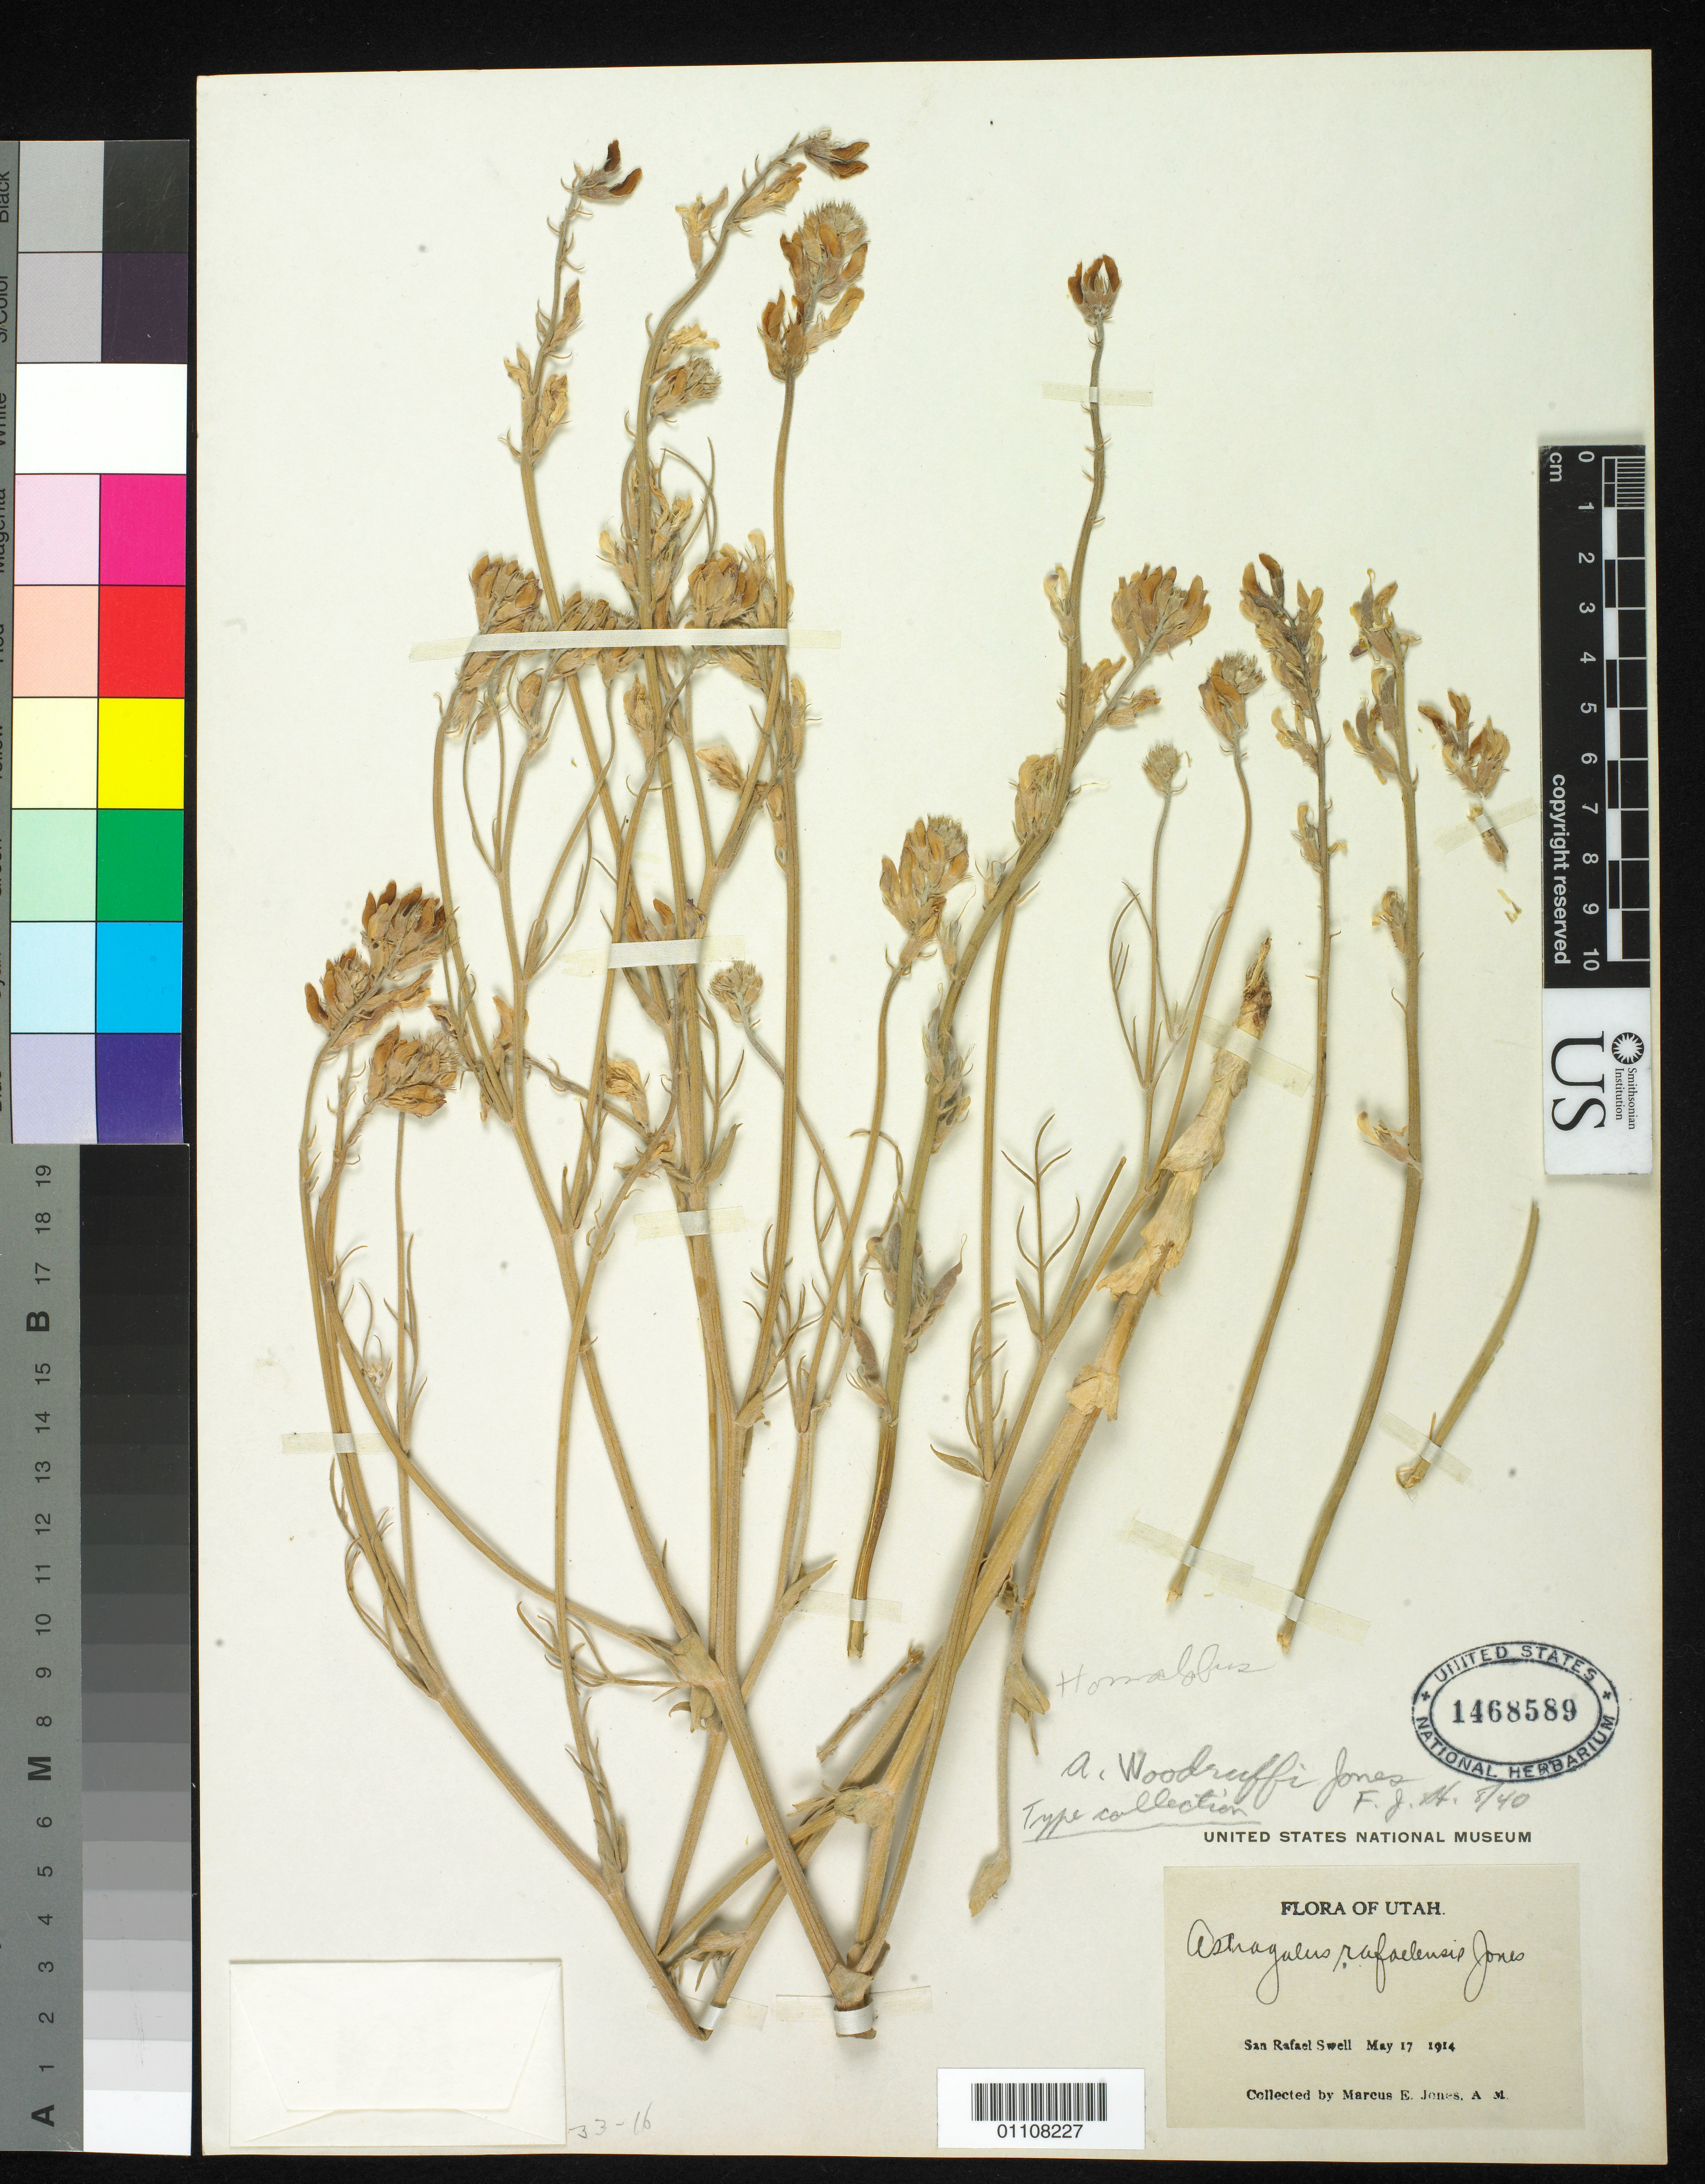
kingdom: Plantae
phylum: Tracheophyta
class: Magnoliopsida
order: Fabales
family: Fabaceae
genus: Astragalus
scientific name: Astragalus woodruffii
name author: M.E. Jones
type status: Type Collection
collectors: M. E. Jones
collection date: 1914-05-17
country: United States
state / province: Utah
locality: san Rafael Swell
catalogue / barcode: US 1468589